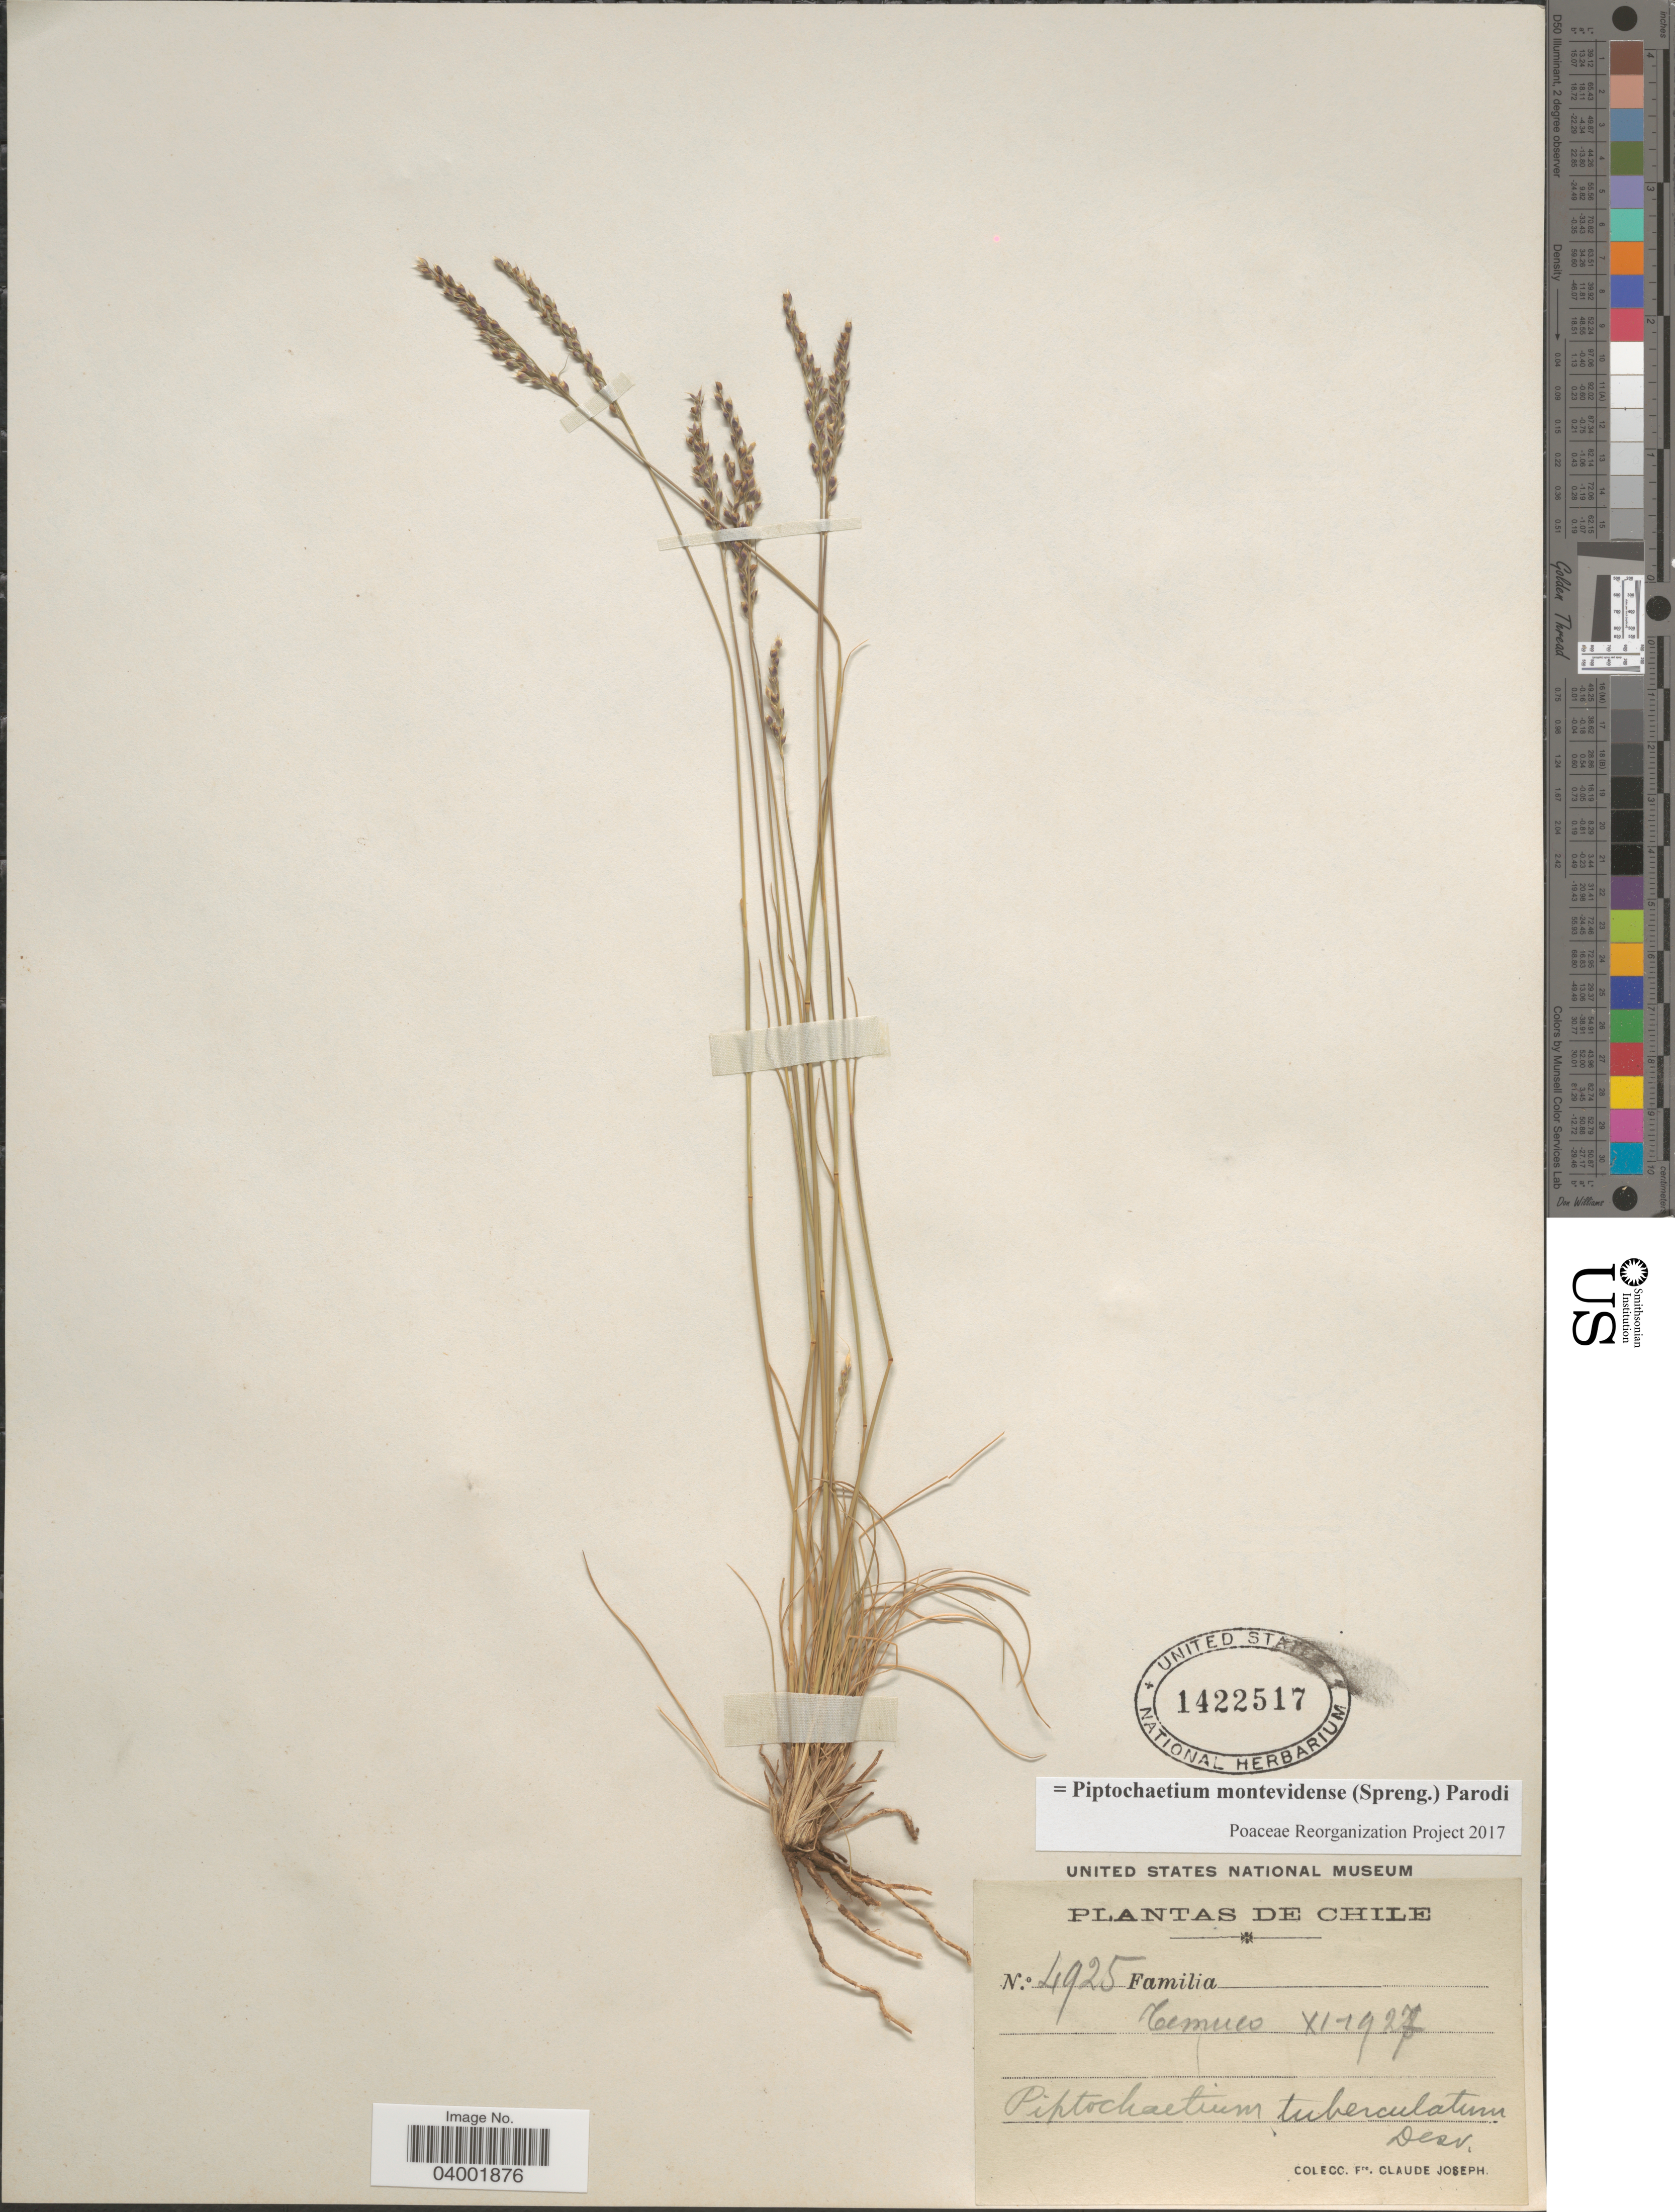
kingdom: Plantae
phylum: Tracheophyta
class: Liliopsida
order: Poales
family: Poaceae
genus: Piptochaetium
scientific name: Piptochaetium montevidense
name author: (Spreng.) Parodi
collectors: Bro. Claude-Joseph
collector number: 4925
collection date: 1927-11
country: Chile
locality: Temuco.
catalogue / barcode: US 1422517